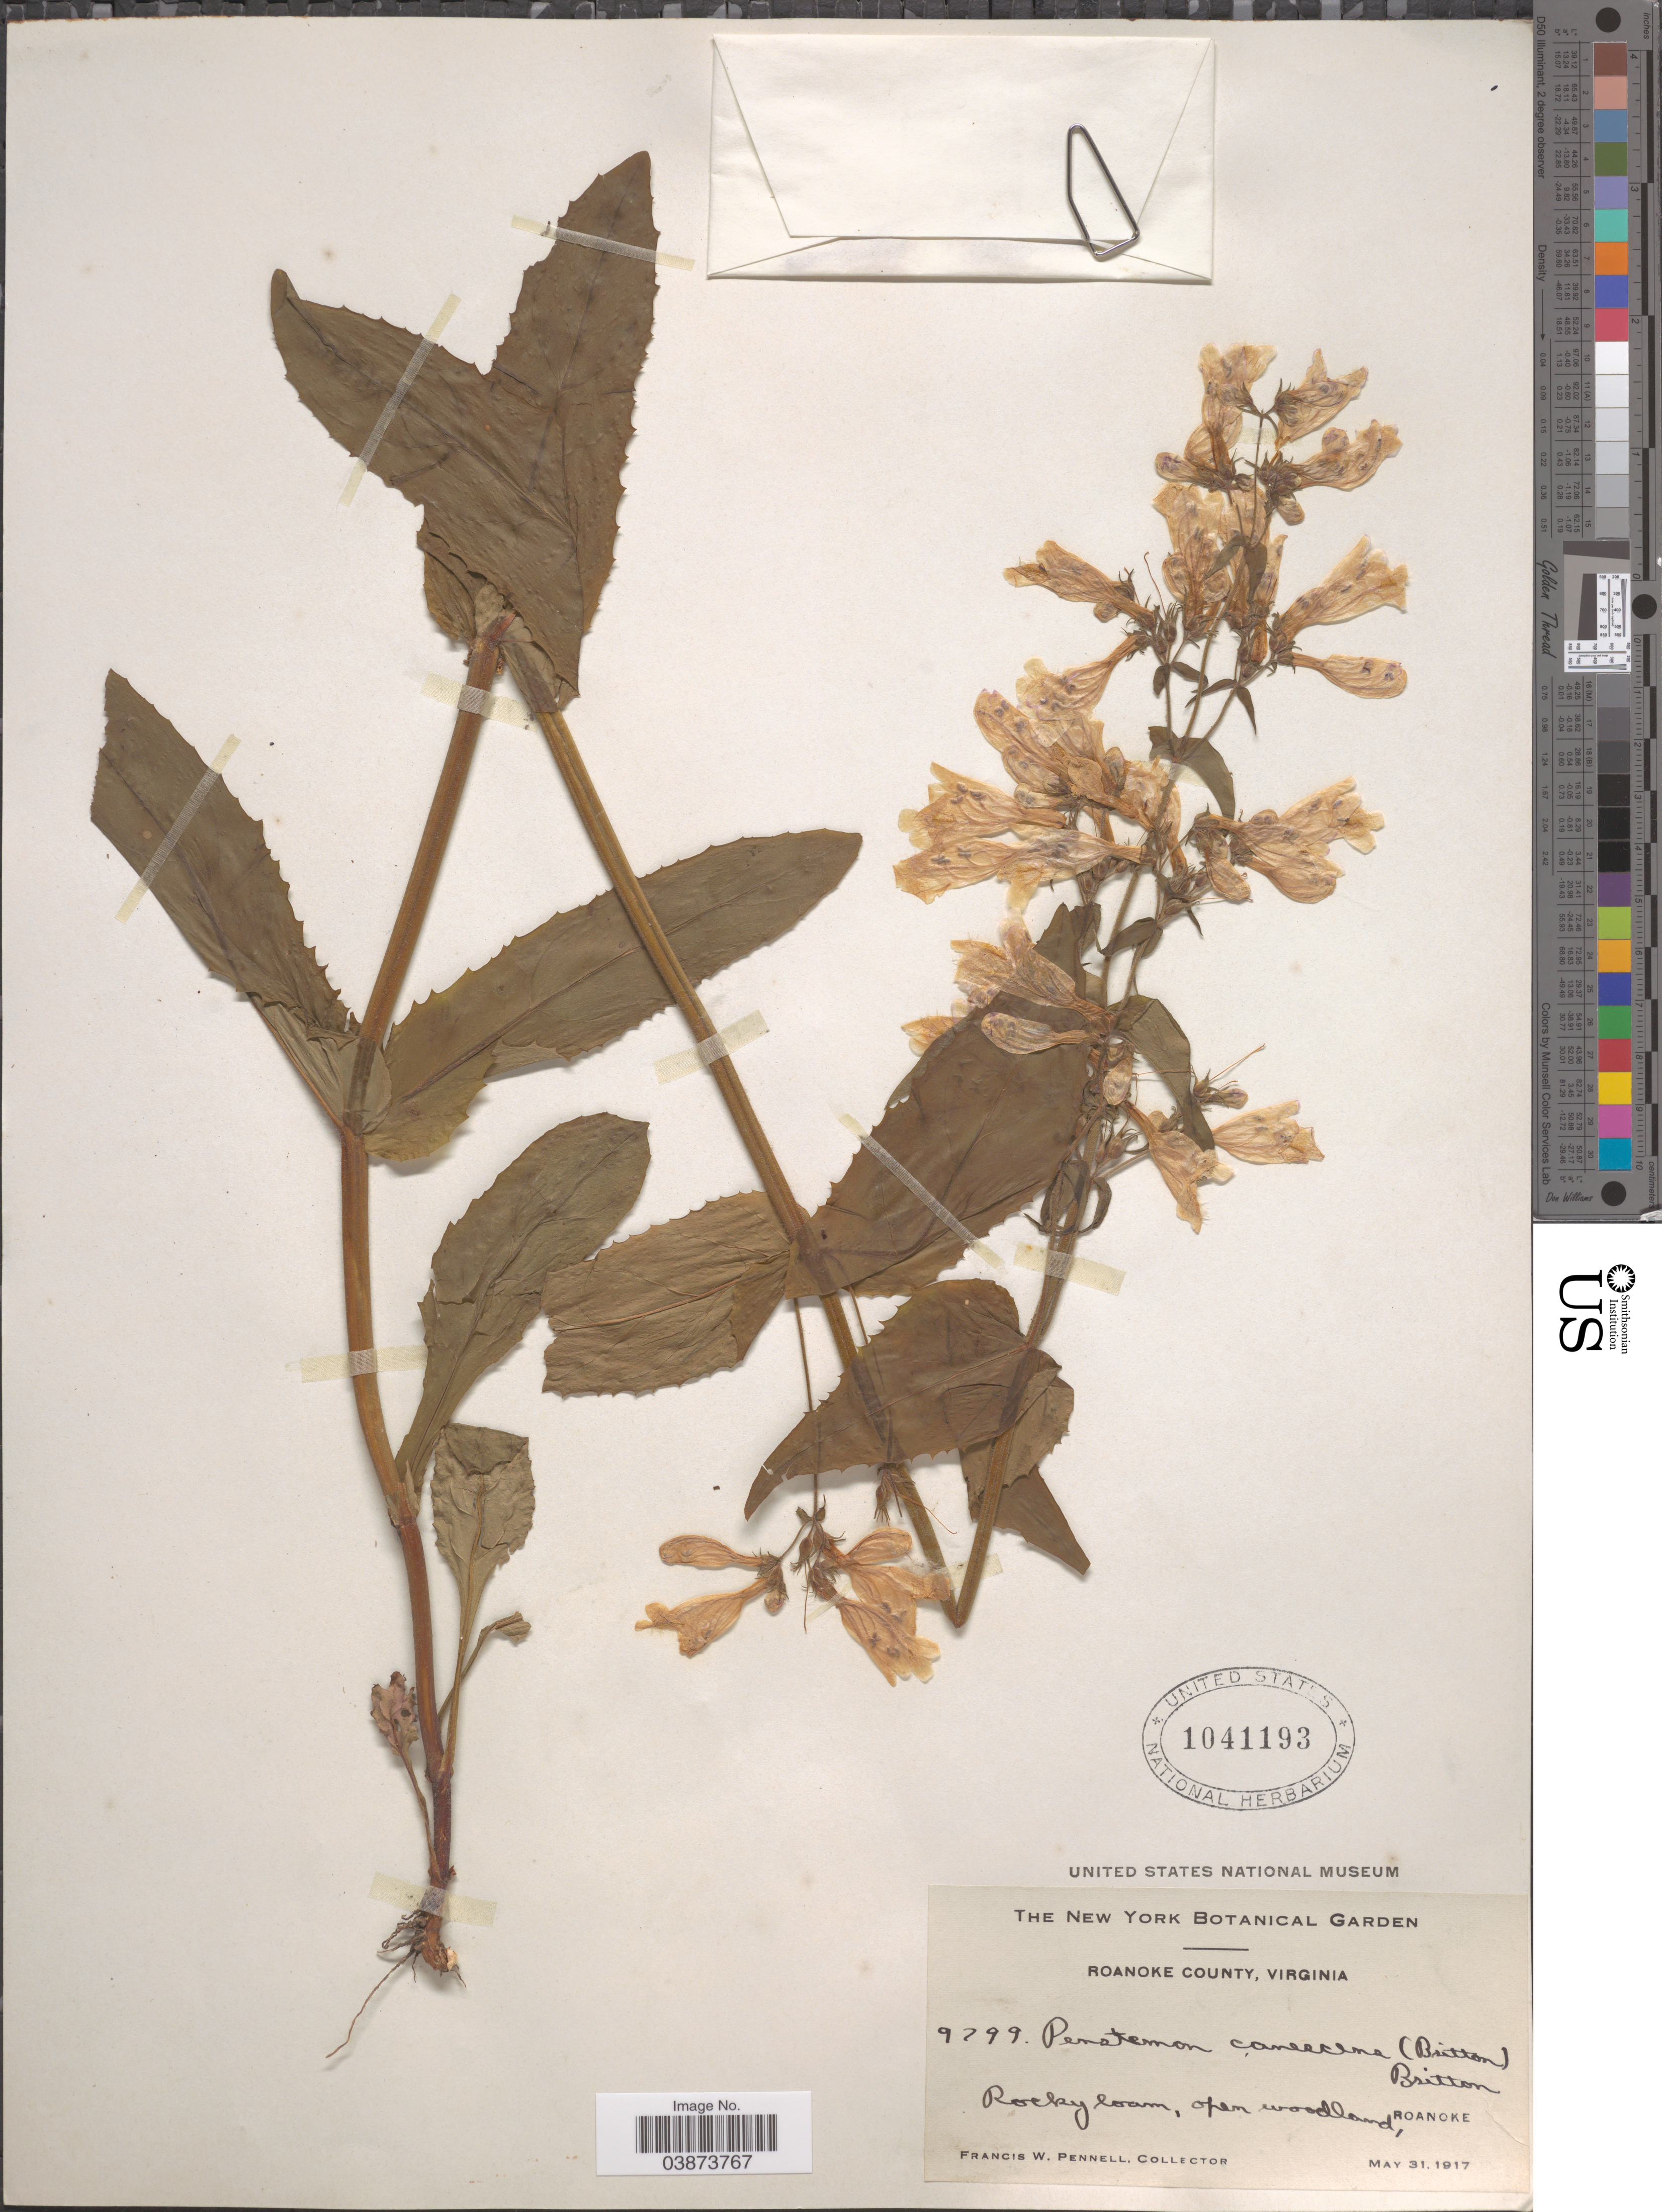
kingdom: Plantae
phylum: Tracheophyta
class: Magnoliopsida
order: Lamiales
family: Plantaginaceae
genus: Penstemon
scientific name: Penstemon canescens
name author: L.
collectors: F. W. Pennell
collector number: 9299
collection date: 1917-05-31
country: United States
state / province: Virginia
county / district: Roanoke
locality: Roanoke County. Rocky loam, open woodland, Roanoke.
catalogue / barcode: US 1041193